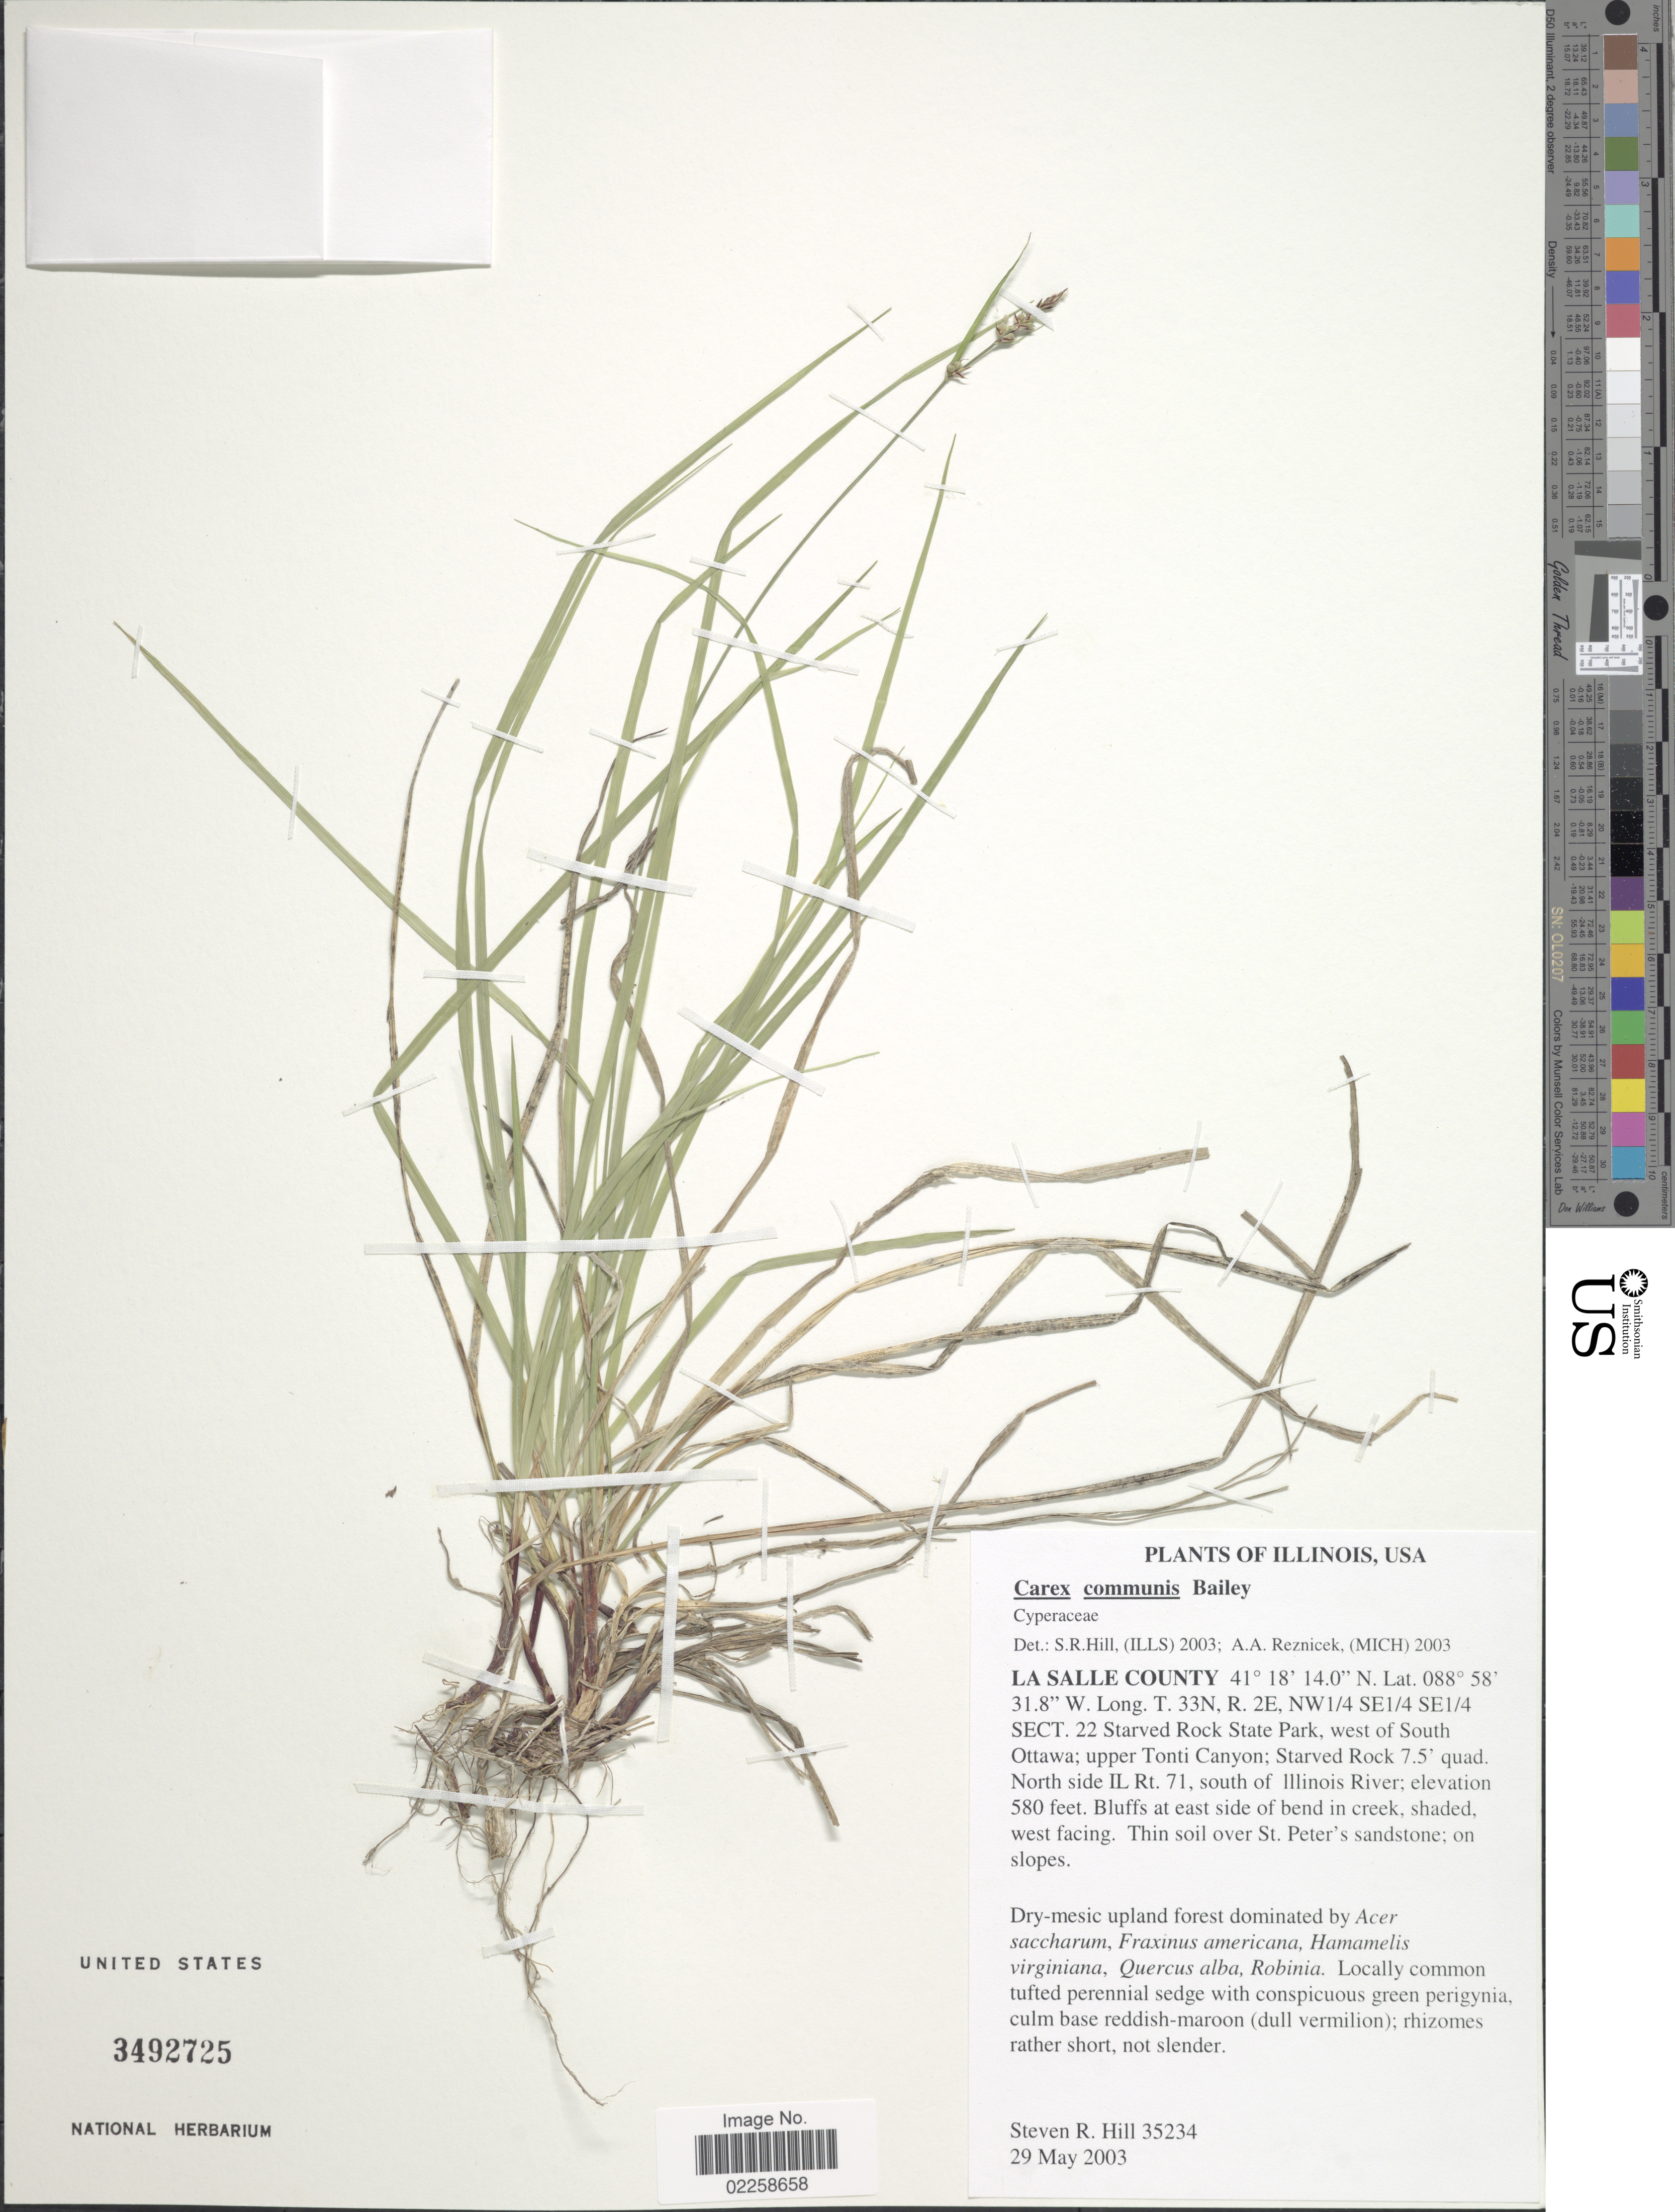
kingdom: Plantae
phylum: Tracheophyta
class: Liliopsida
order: Poales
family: Cyperaceae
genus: Carex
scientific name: Carex communis var. communis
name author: L.H. Bailey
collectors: S. R. Hill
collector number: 35234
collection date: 2003-05-29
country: United States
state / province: Illinois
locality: Illinois, USA, La Salle County: T. 33N, R. 2E, NW¼ SE¼ SE¼ Sect. 22, Starved Rock State Park, west of South Ottawa, upper Tonti Canyon, Starved rock 7.5 quad North side IL Rt. 71, south of Illinois River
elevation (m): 177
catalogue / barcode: US 3492725